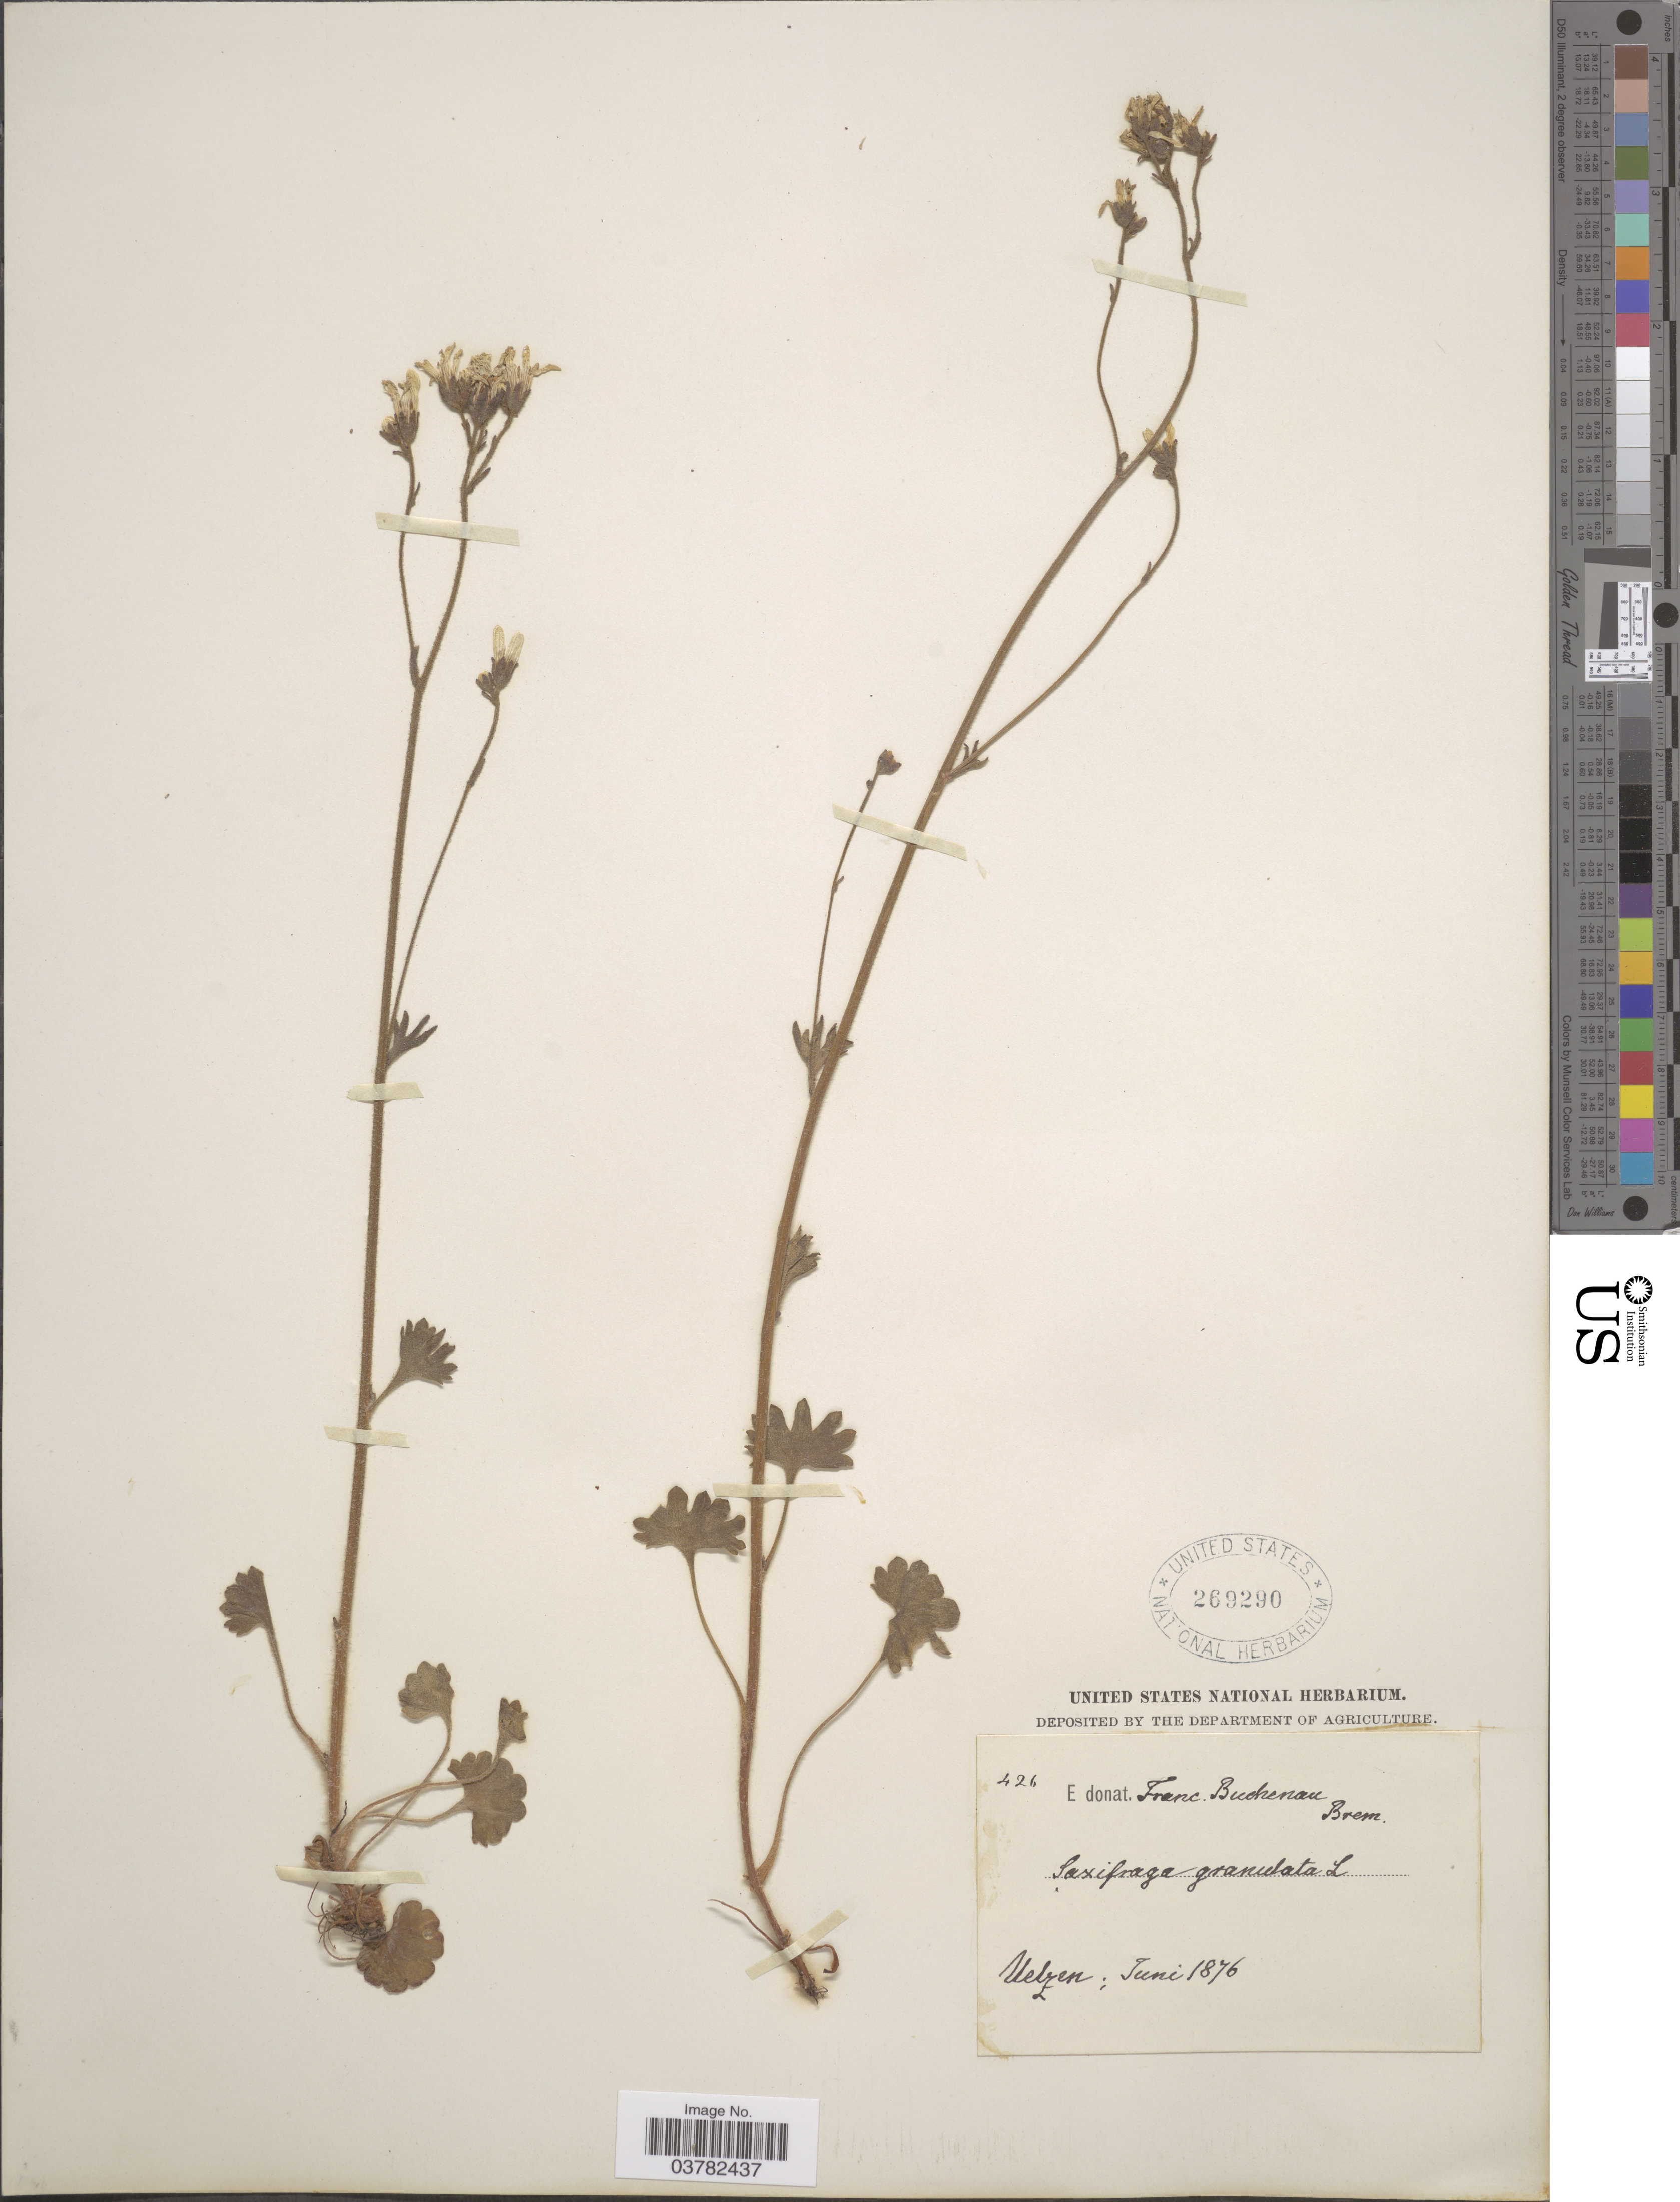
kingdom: Plantae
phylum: Tracheophyta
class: Magnoliopsida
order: Saxifragales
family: Saxifragaceae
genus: Saxifraga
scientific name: Saxifraga granulata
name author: L.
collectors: Welzen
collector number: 426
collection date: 1876-06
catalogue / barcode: US 269290